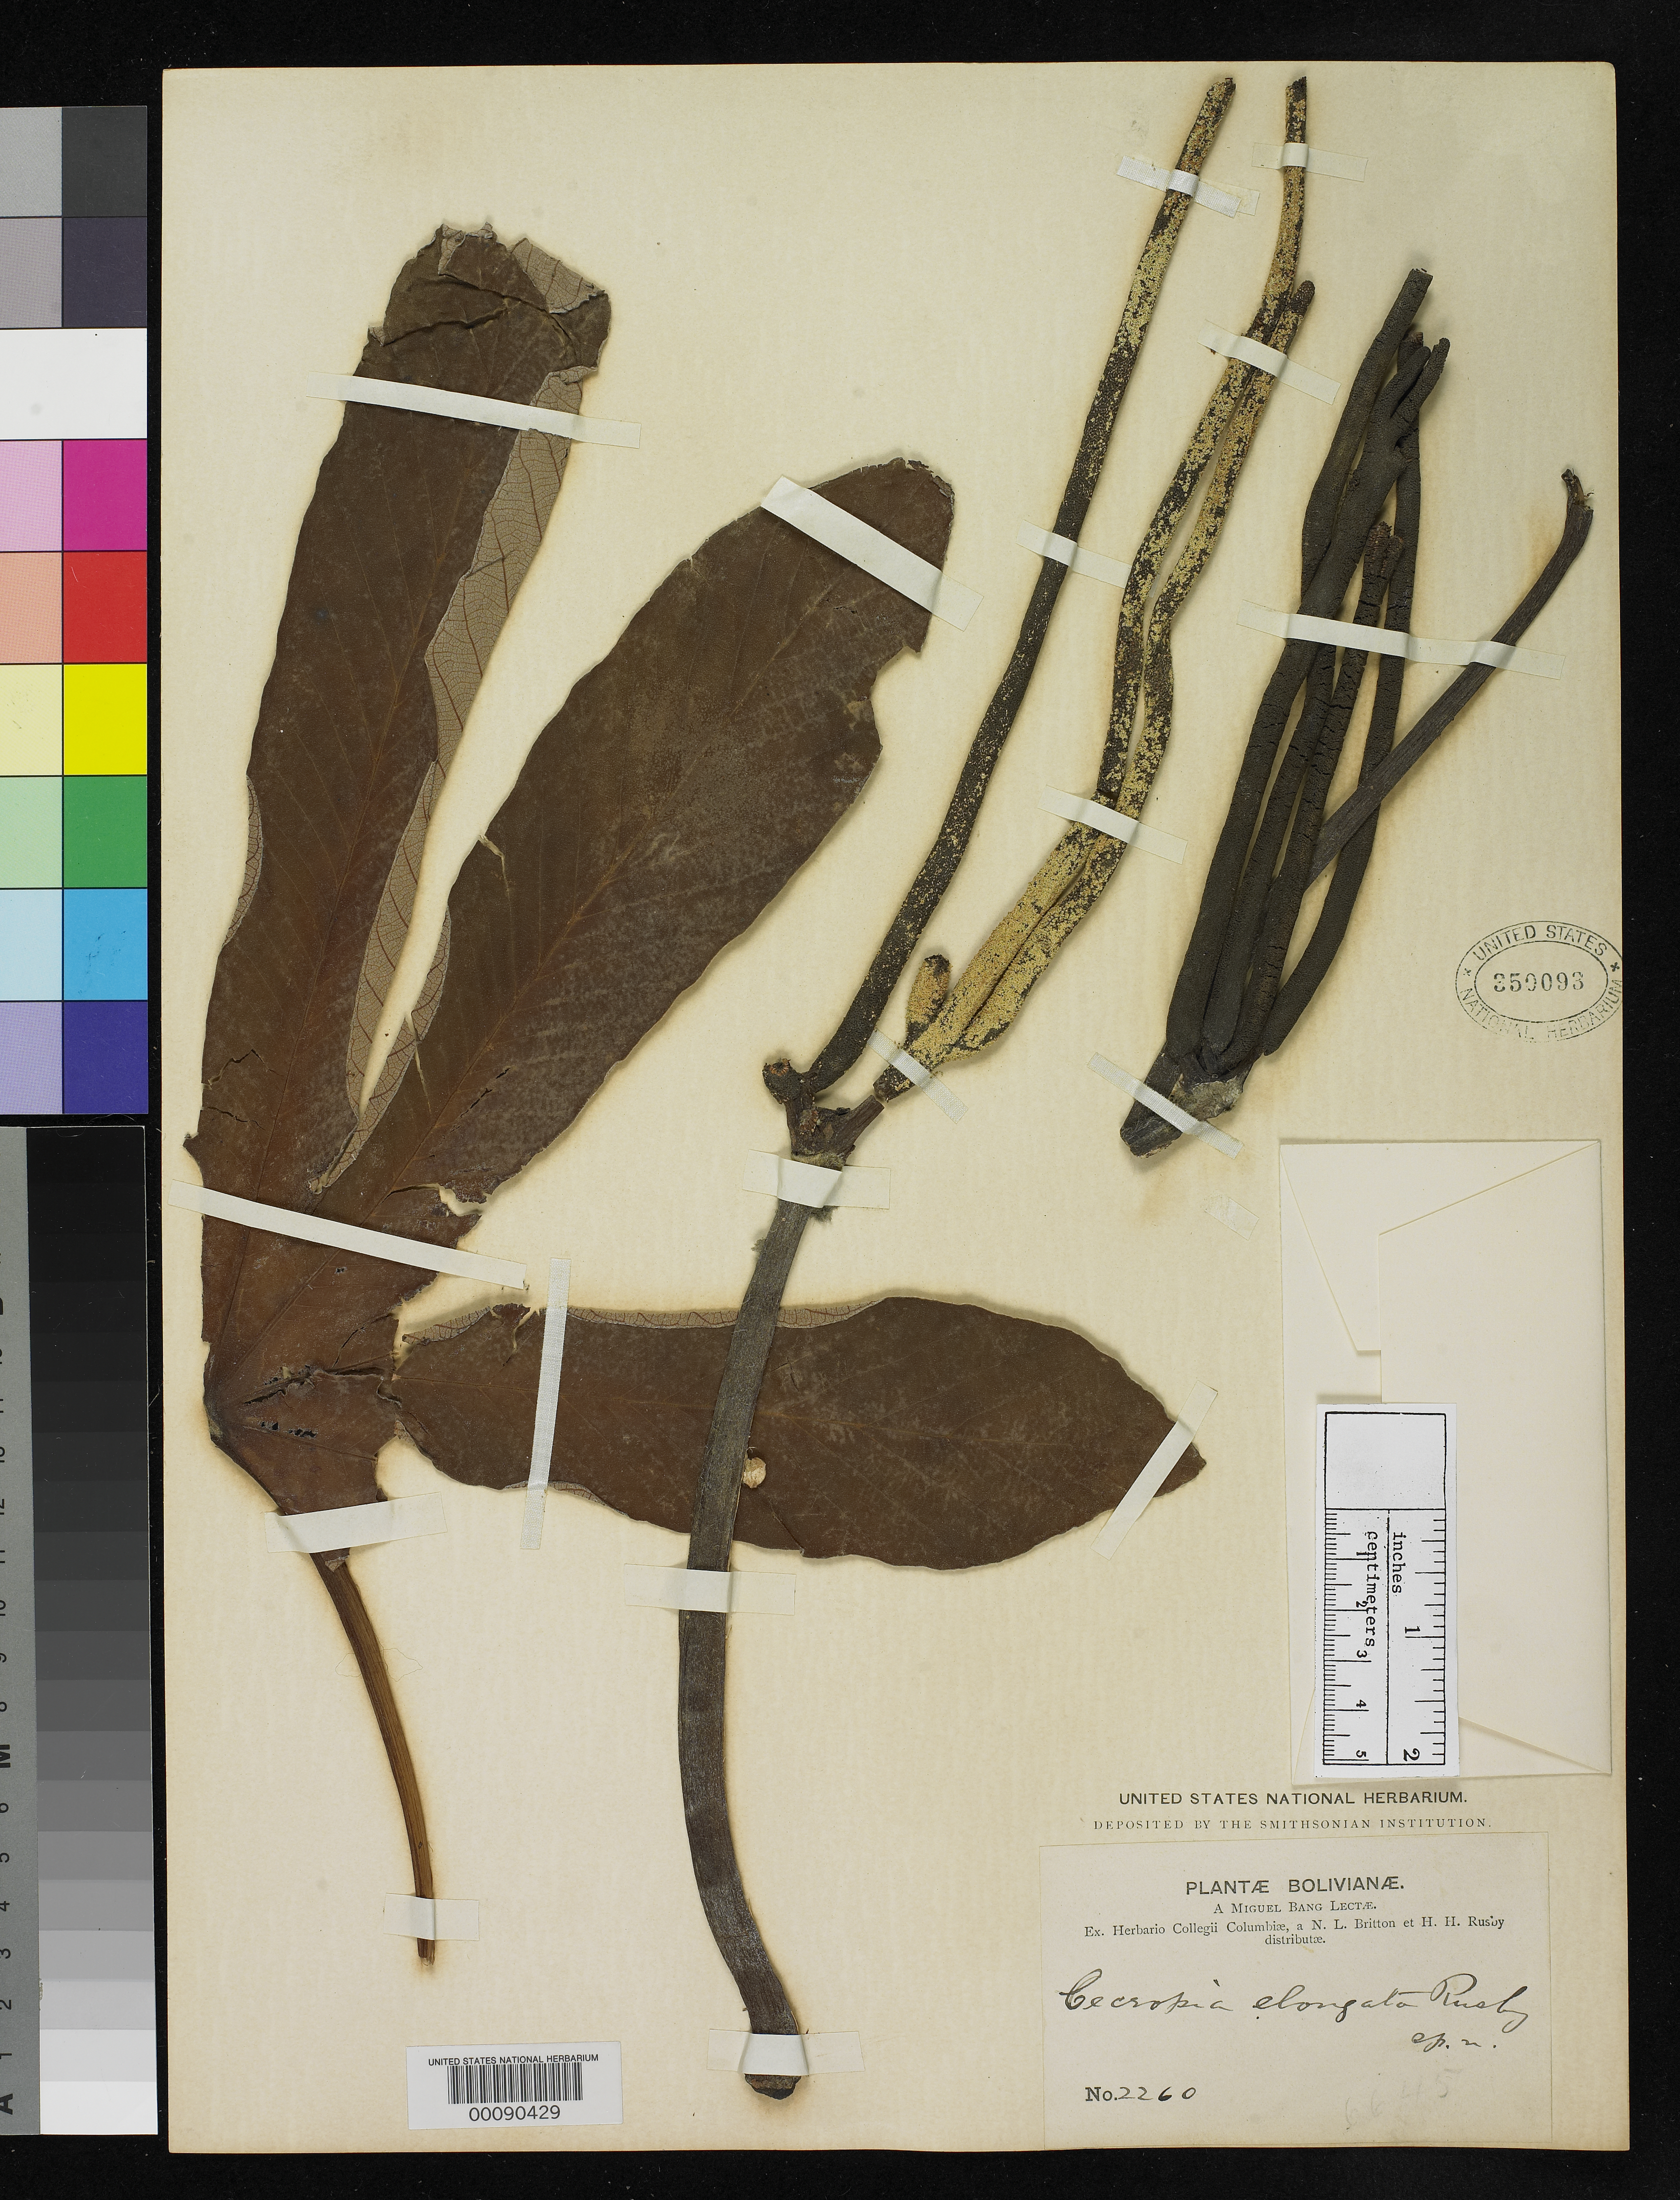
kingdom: Plantae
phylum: Tracheophyta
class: Magnoliopsida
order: Rosales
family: Urticaceae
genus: Cecropia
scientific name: Cecropia elongata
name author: Rusby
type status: Isotype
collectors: M. Bang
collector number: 2260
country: Bolivia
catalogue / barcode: US 350093